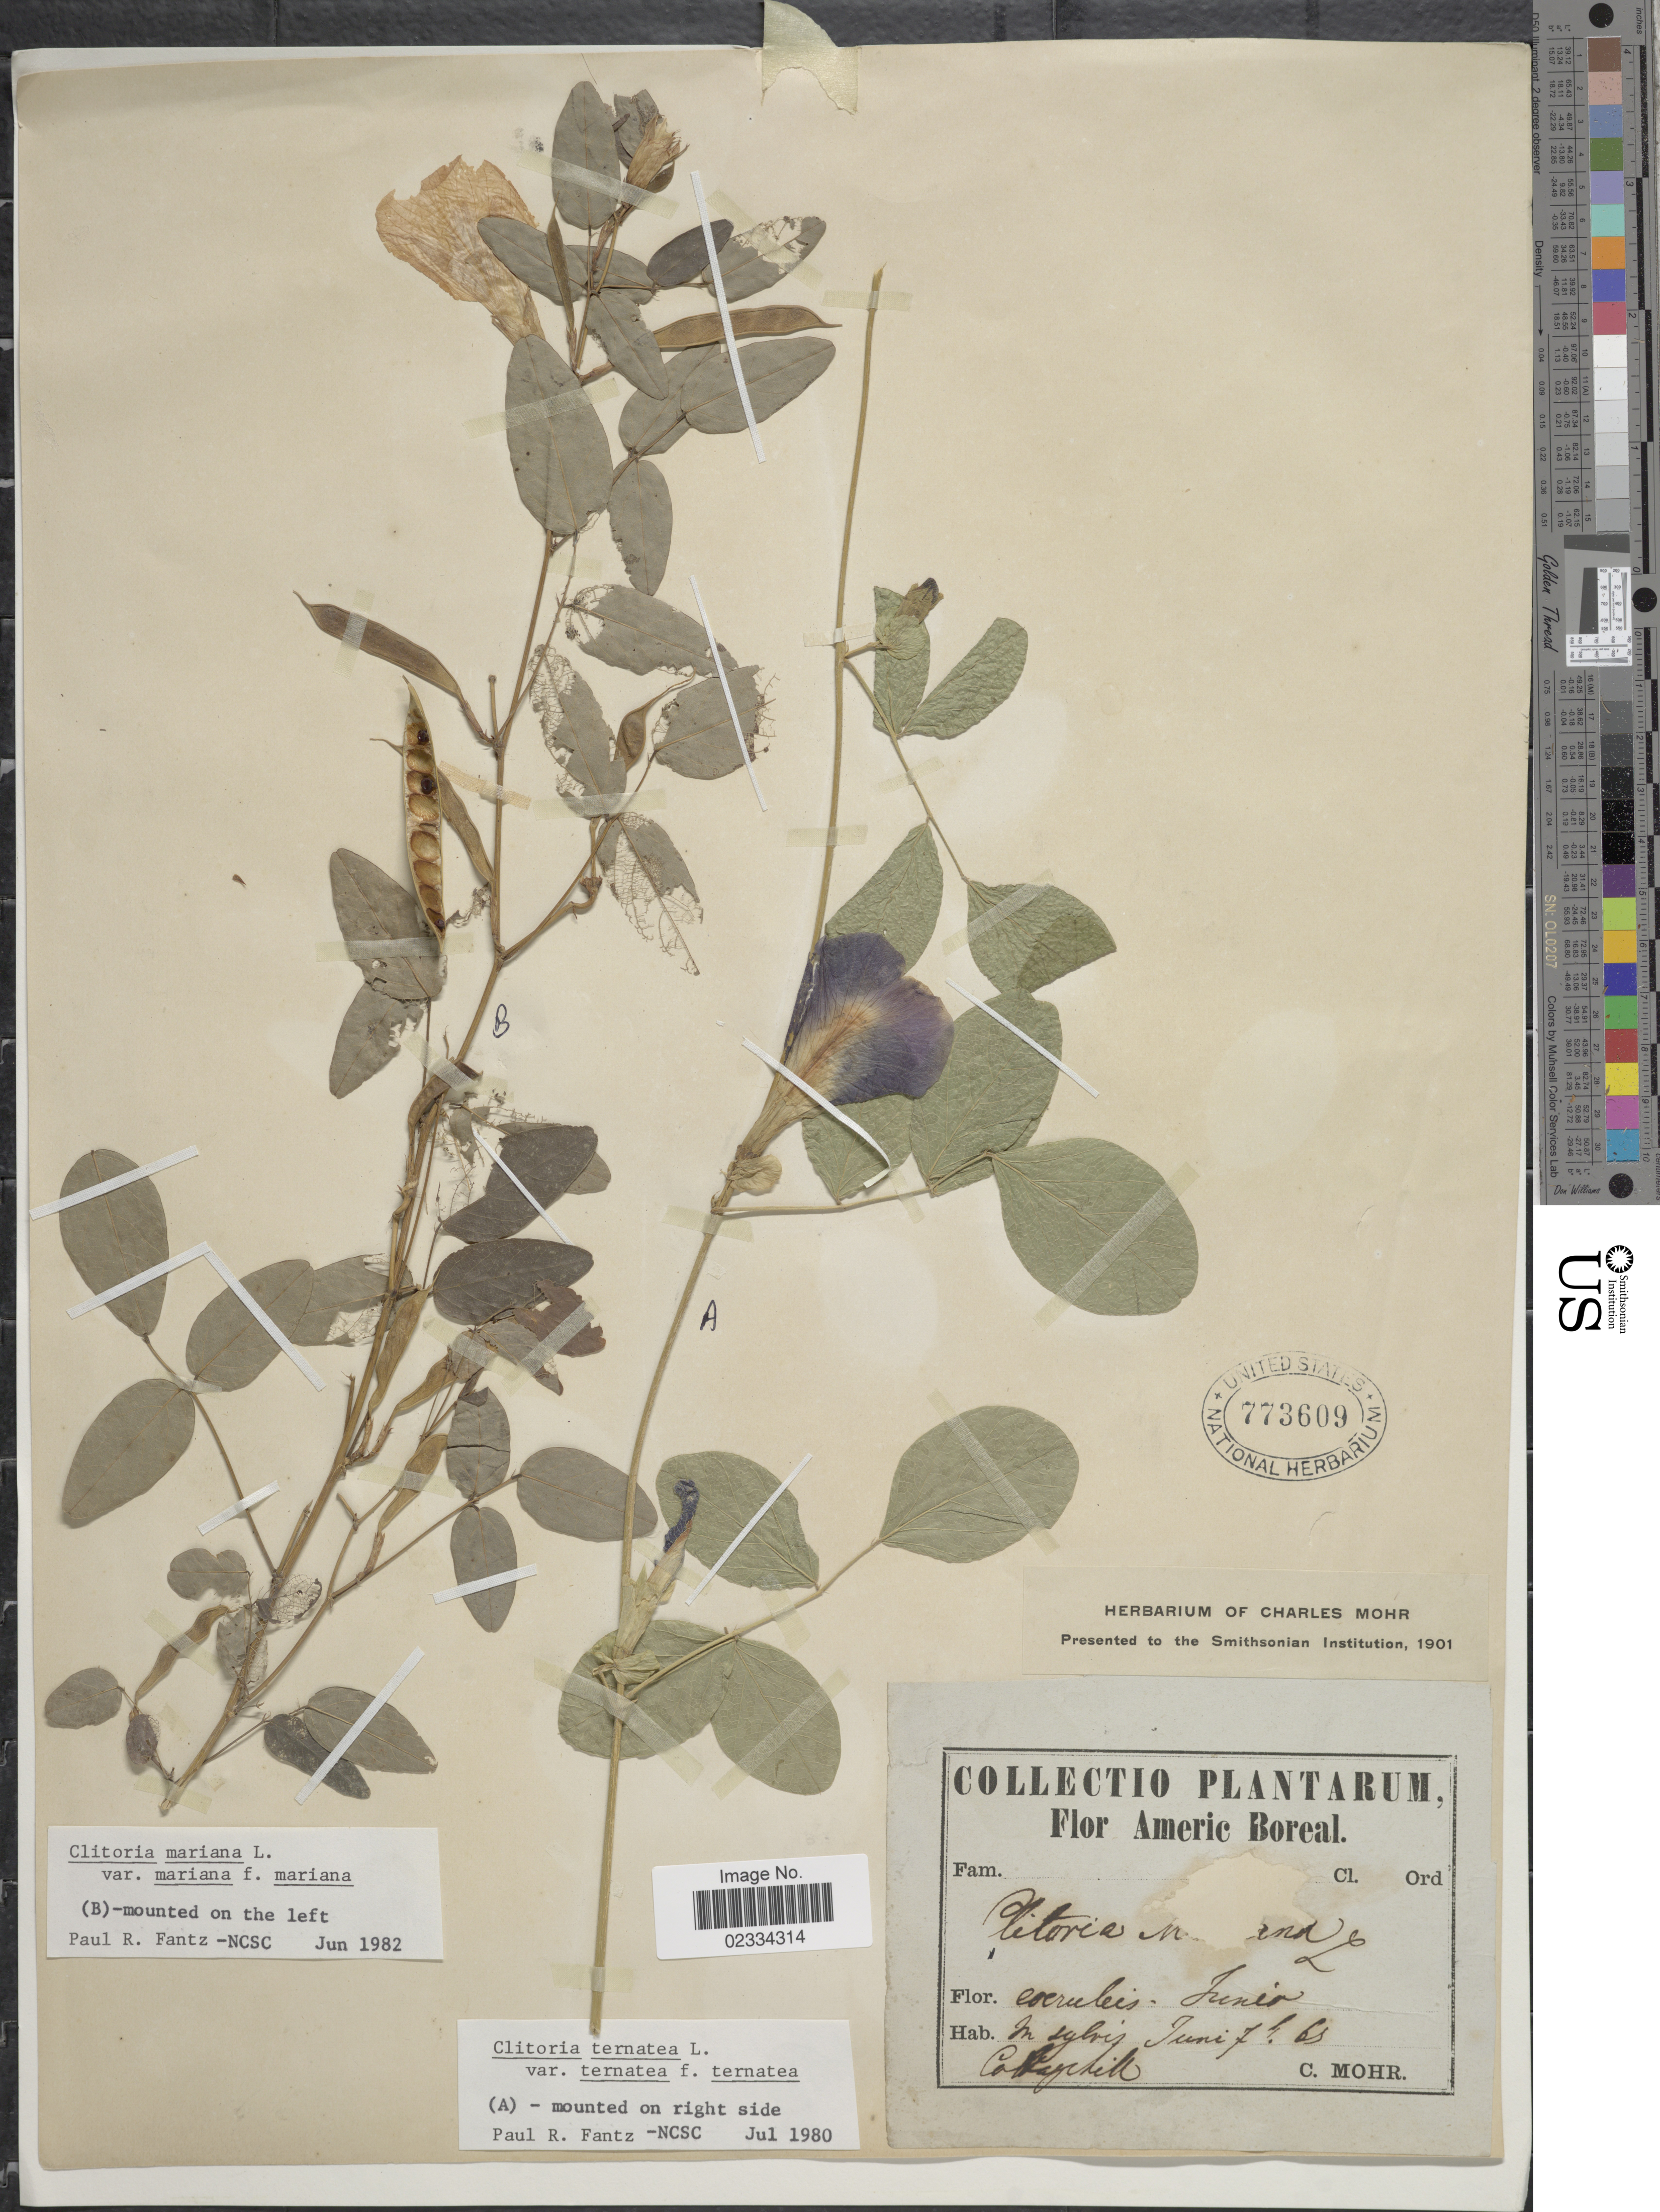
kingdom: Plantae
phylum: Tracheophyta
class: Magnoliopsida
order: Fabales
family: Fabaceae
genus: Clitoria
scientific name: Clitoria mariana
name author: L.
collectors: Mohr, C. T. (herbarium)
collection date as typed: Transcribed d/m/y: 7/6/85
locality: Americ Boreal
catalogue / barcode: US 773609